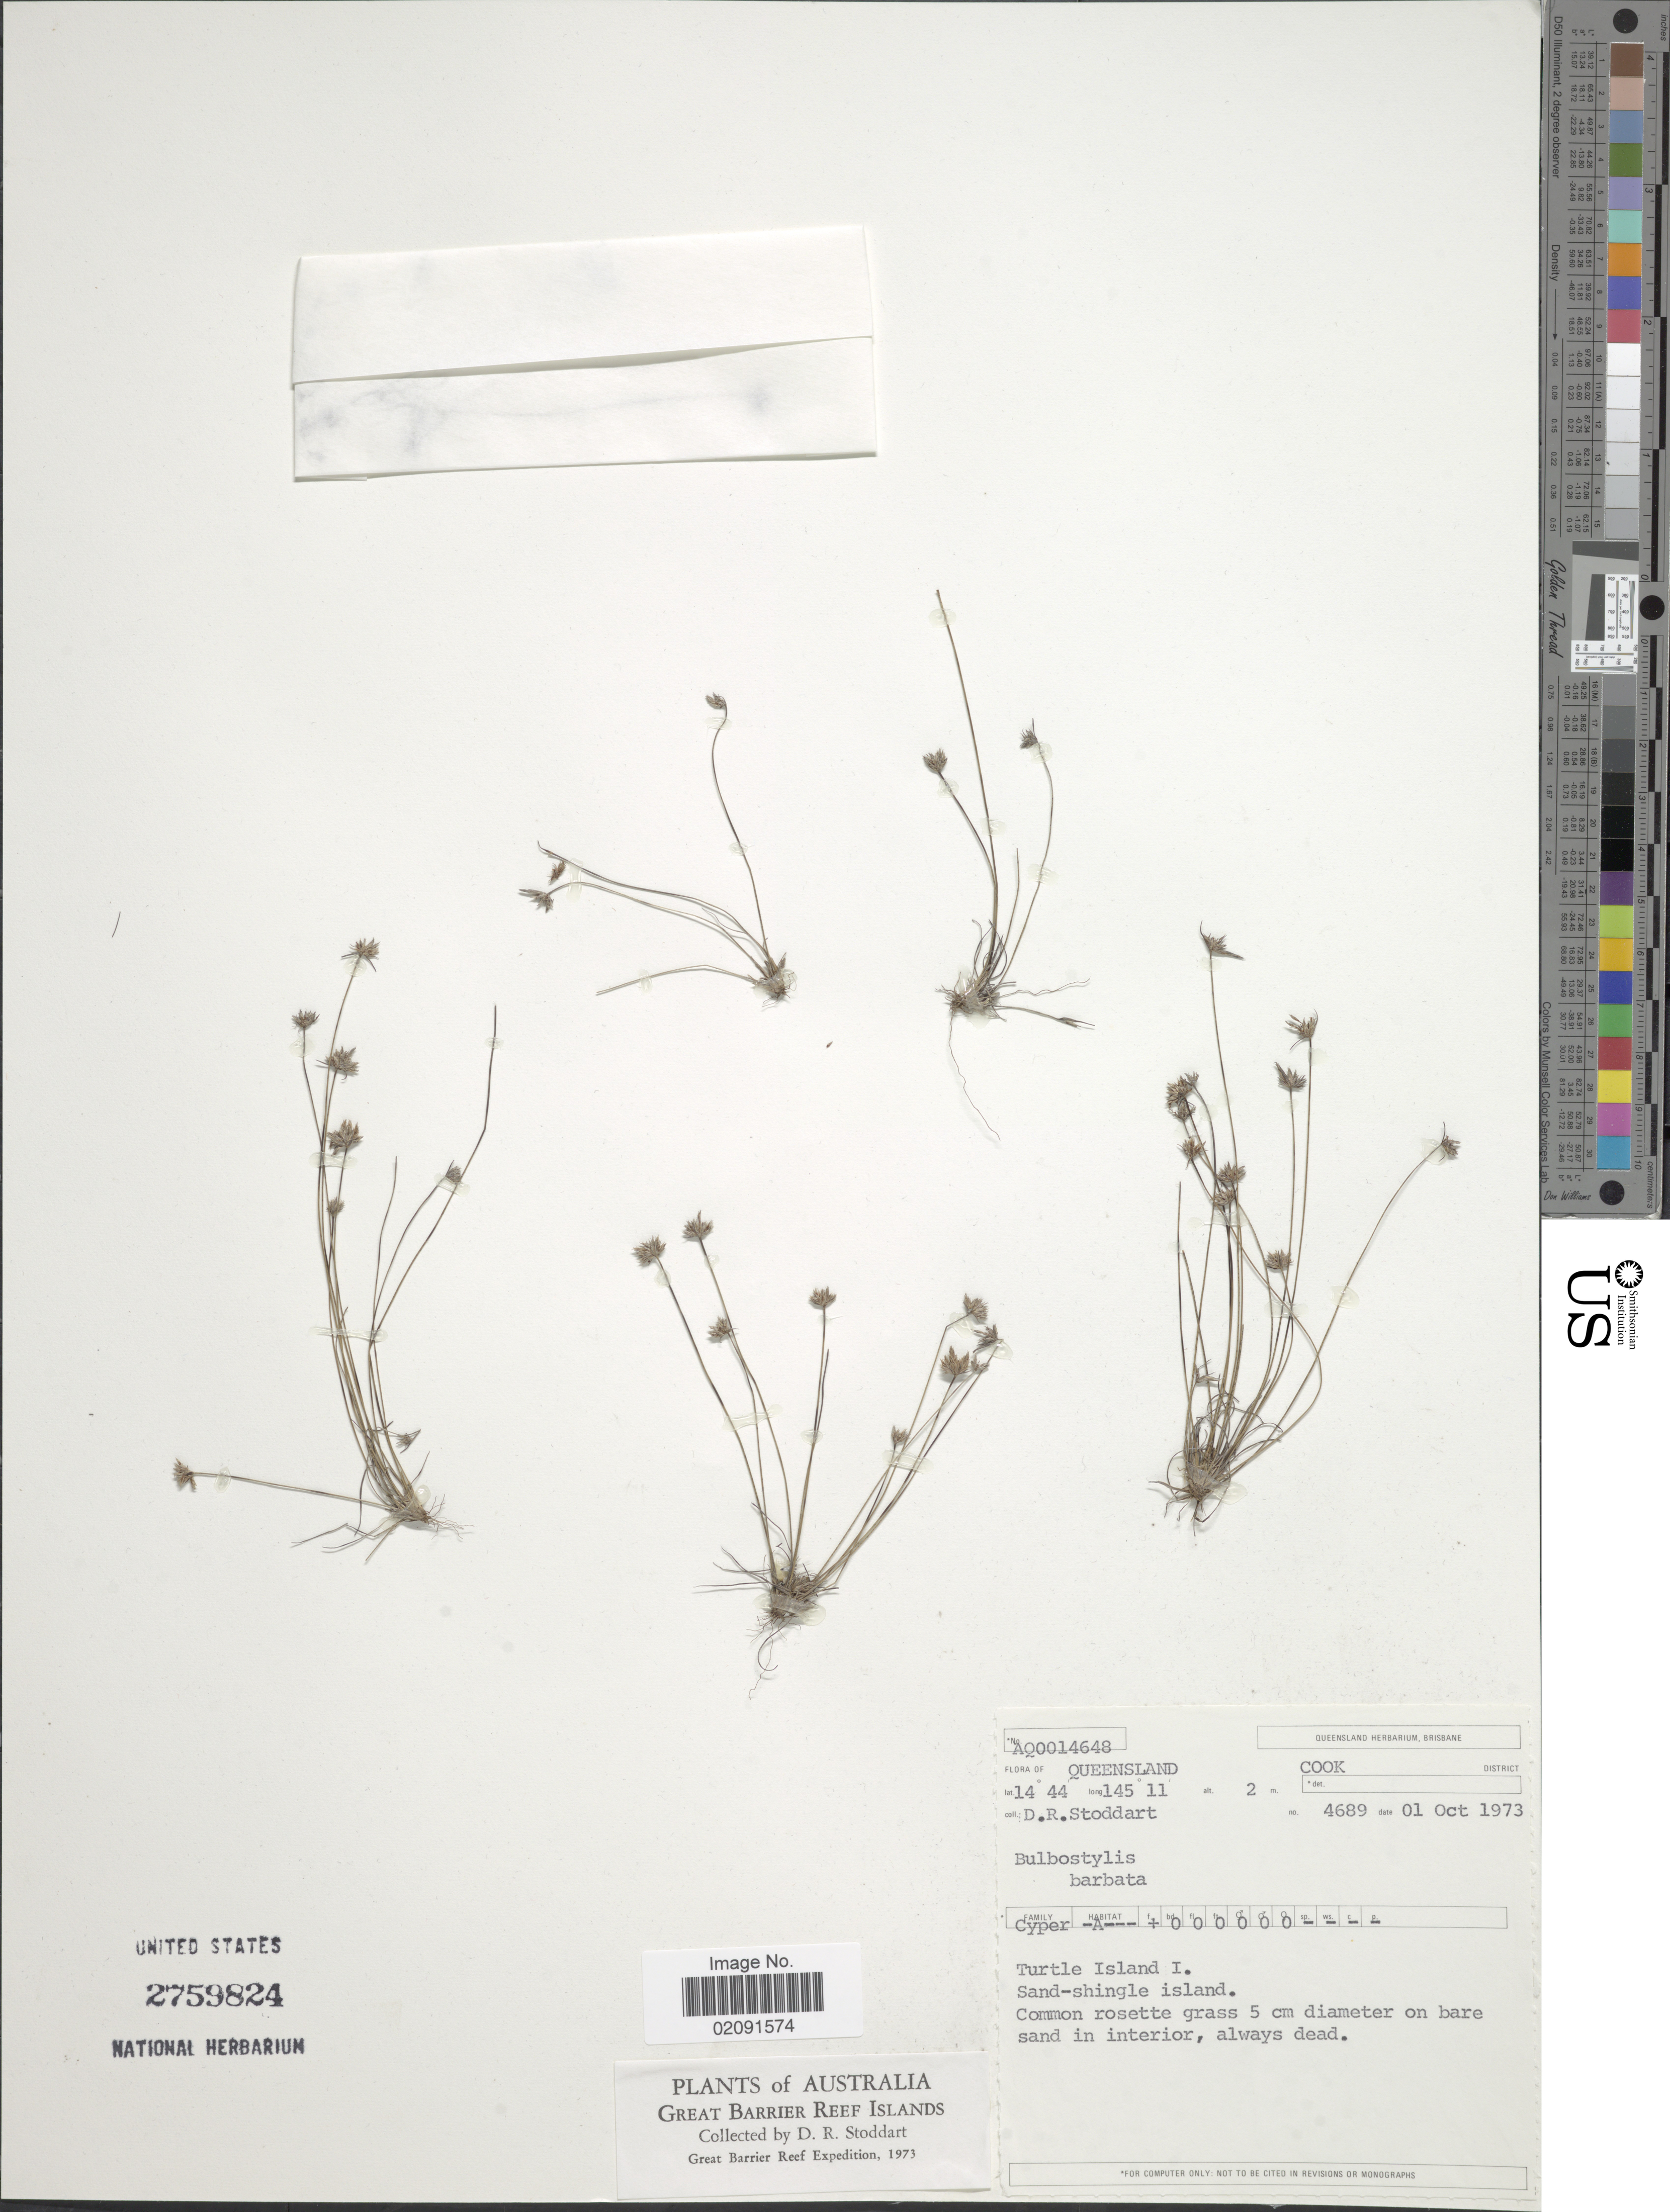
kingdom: Plantae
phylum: Tracheophyta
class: Liliopsida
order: Poales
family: Cyperaceae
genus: Bulbostylis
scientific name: Bulbostylis barbata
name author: (Rottb.) C.B. Clarke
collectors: D. R. Stoddart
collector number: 4689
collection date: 1973-10-01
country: Australia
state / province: Queensland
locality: Cook District, Turtle District I., Sand-shingle island.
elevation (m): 2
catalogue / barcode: US 2759824